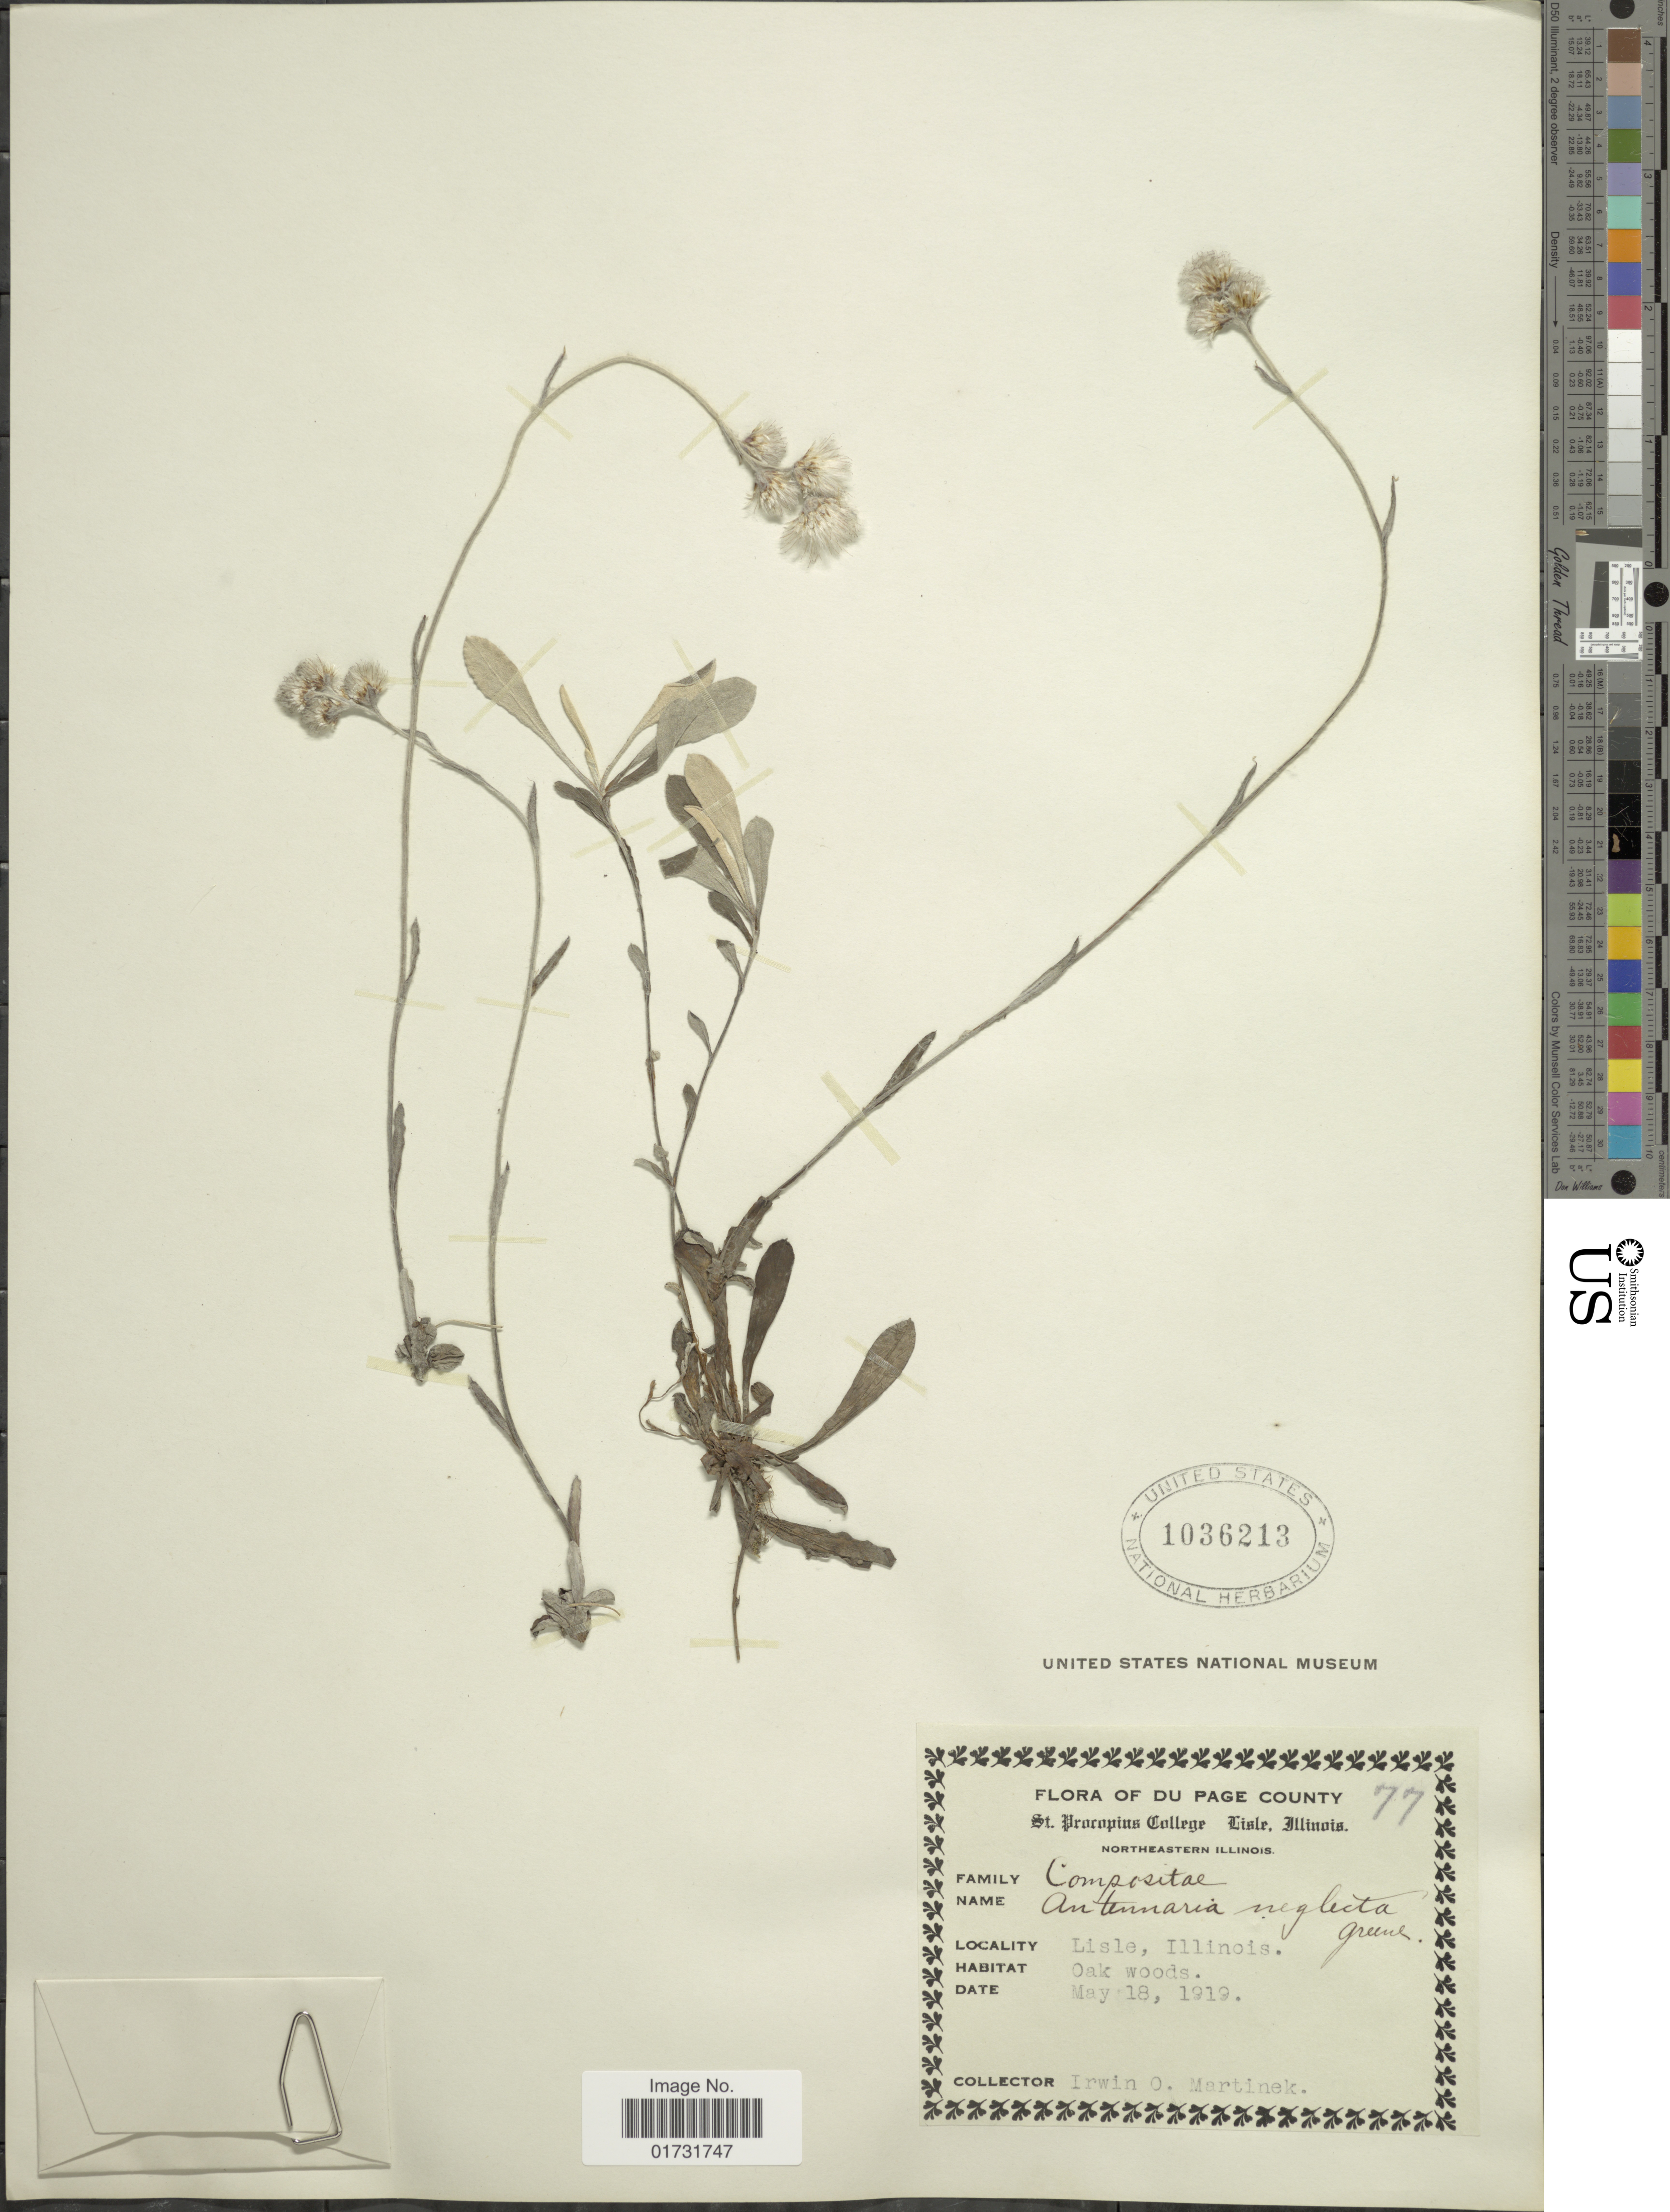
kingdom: Plantae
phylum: Tracheophyta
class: Magnoliopsida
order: Asterales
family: Asteraceae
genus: Antennaria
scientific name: Antennaria neglecta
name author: Greene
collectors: I. Martinek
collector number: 77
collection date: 1919-05-18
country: United States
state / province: Illinois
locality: Du Page County. Lisle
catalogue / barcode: US 1036213